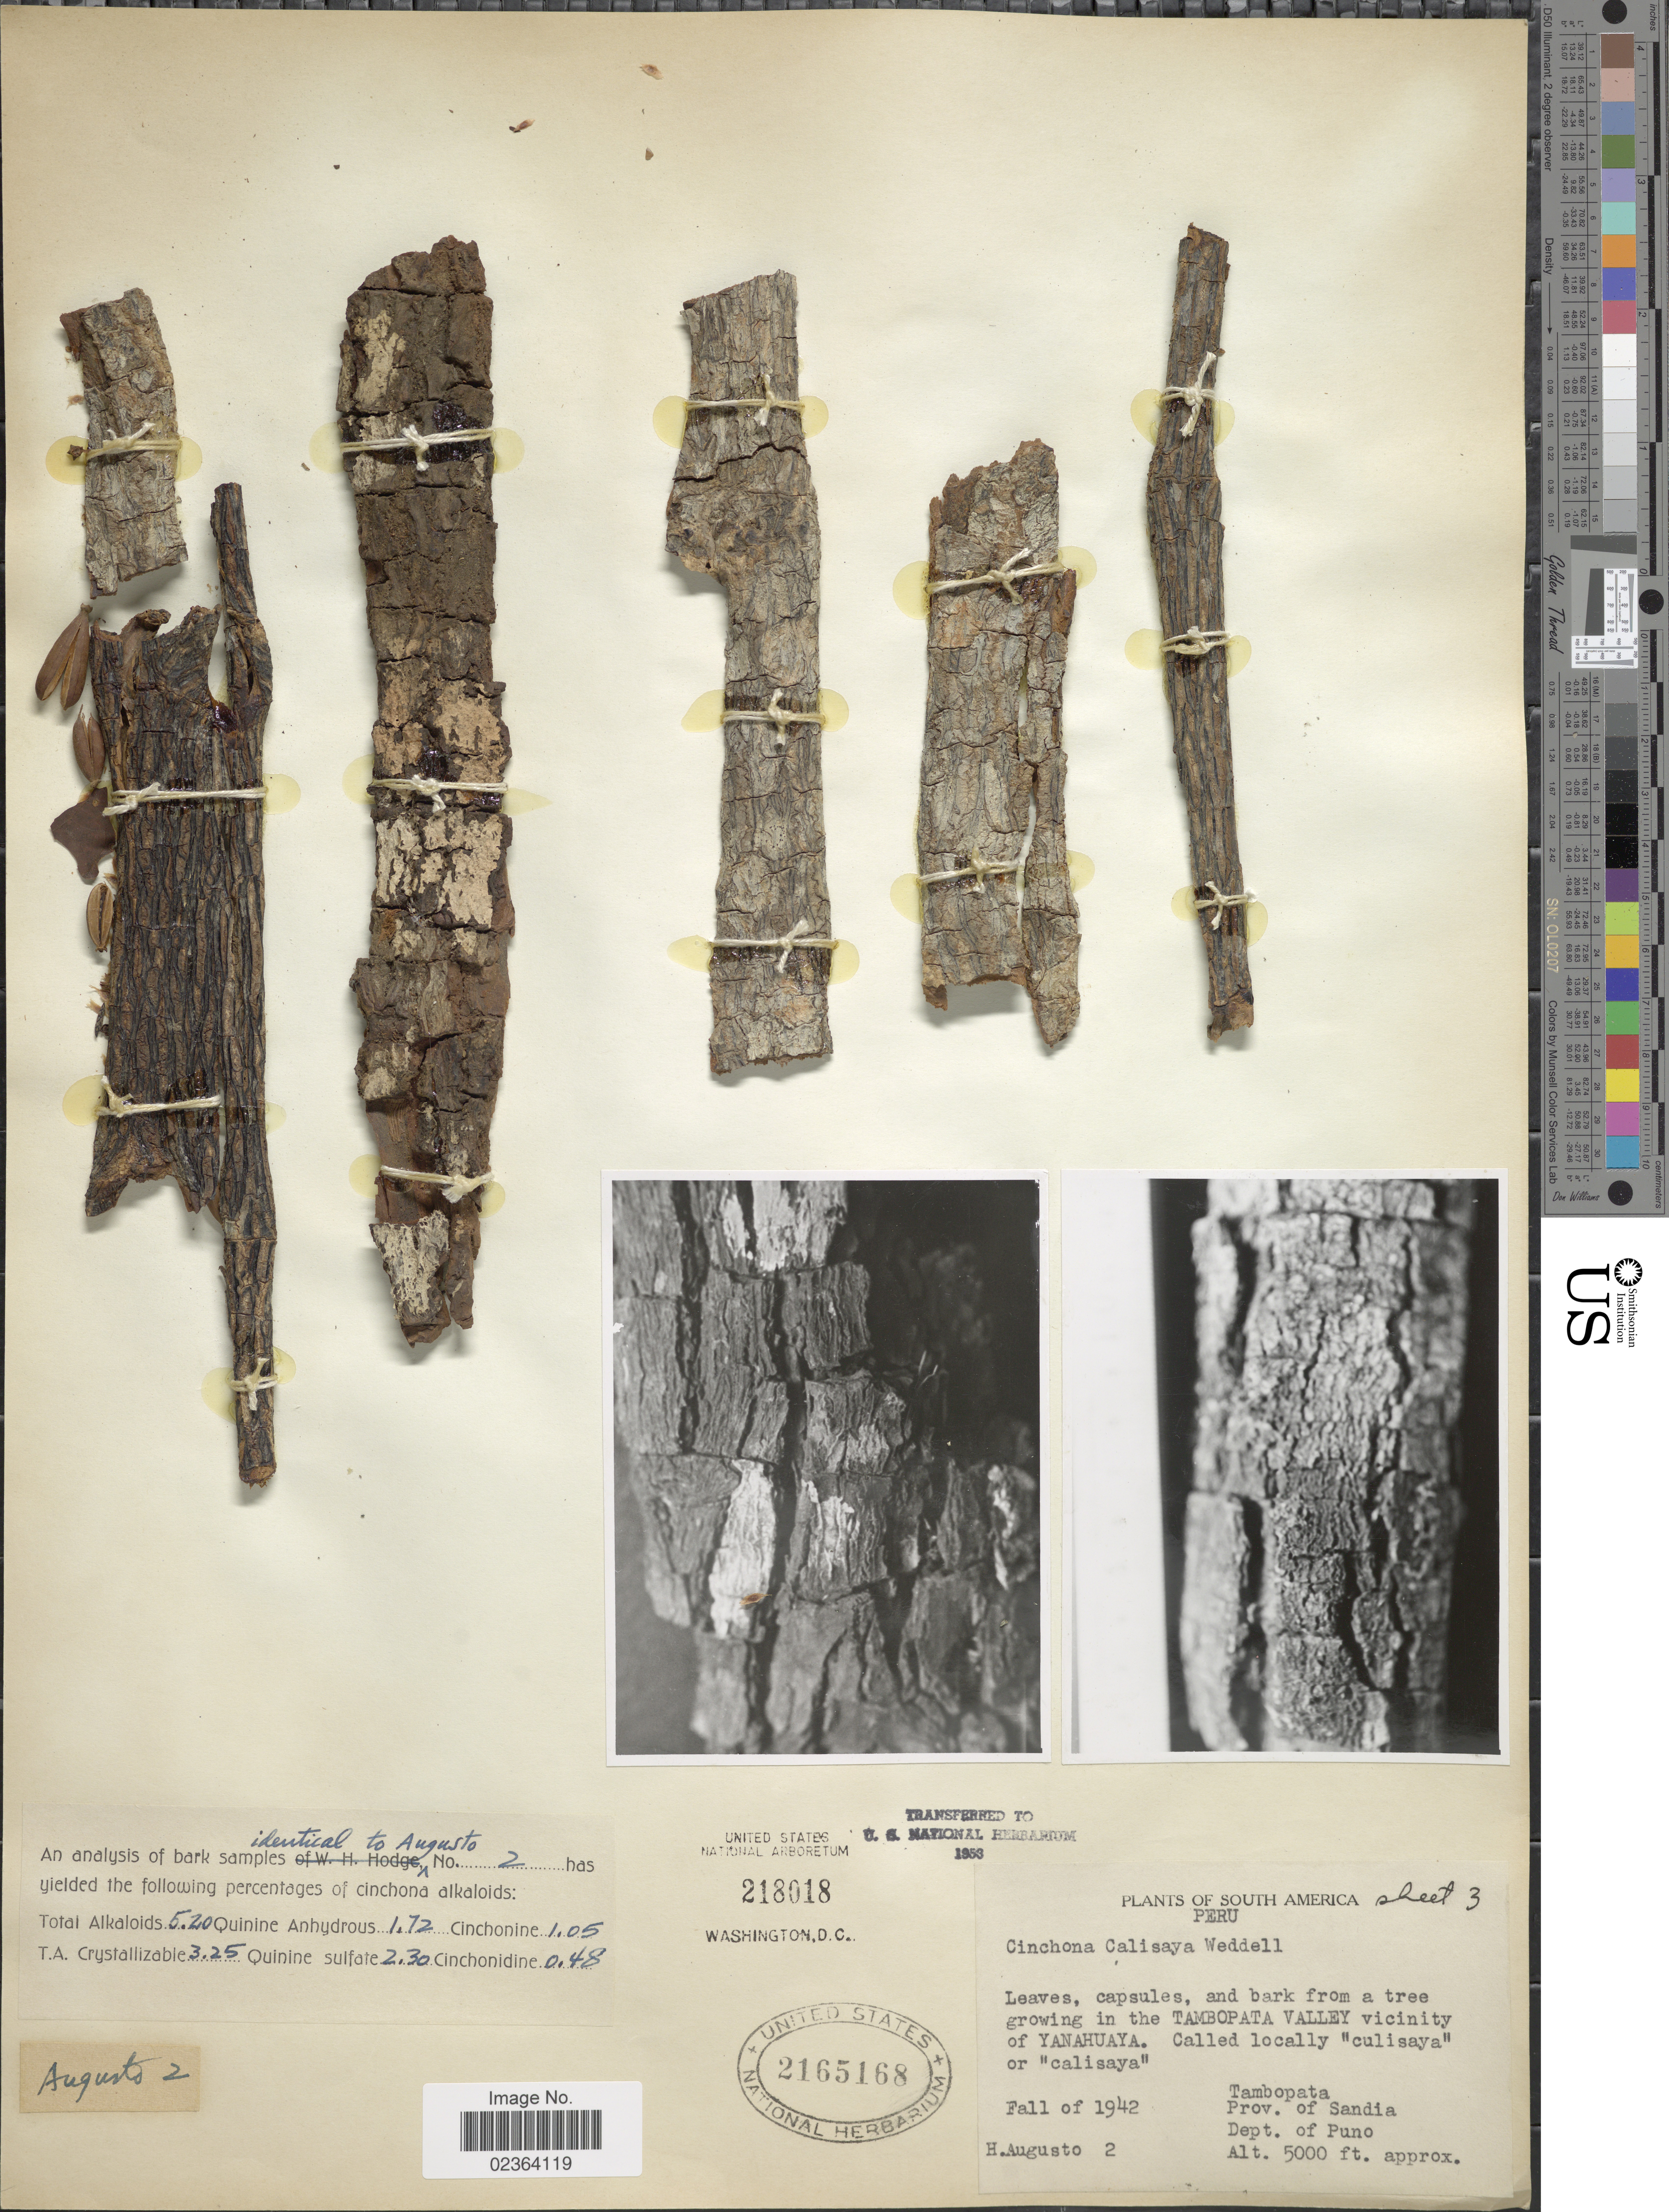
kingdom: Plantae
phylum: Tracheophyta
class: Magnoliopsida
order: Gentianales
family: Rubiaceae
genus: Cinchona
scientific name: Cinchona calisaya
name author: Wedd.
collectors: H. Augusto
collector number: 2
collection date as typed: Fall of 1942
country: Peru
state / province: Puno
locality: Tambopata, Prov. of Sandia, Dept. of Puno, in the Tambopata Valley vicinity of Yanahuaya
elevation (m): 1524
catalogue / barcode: US 2165168